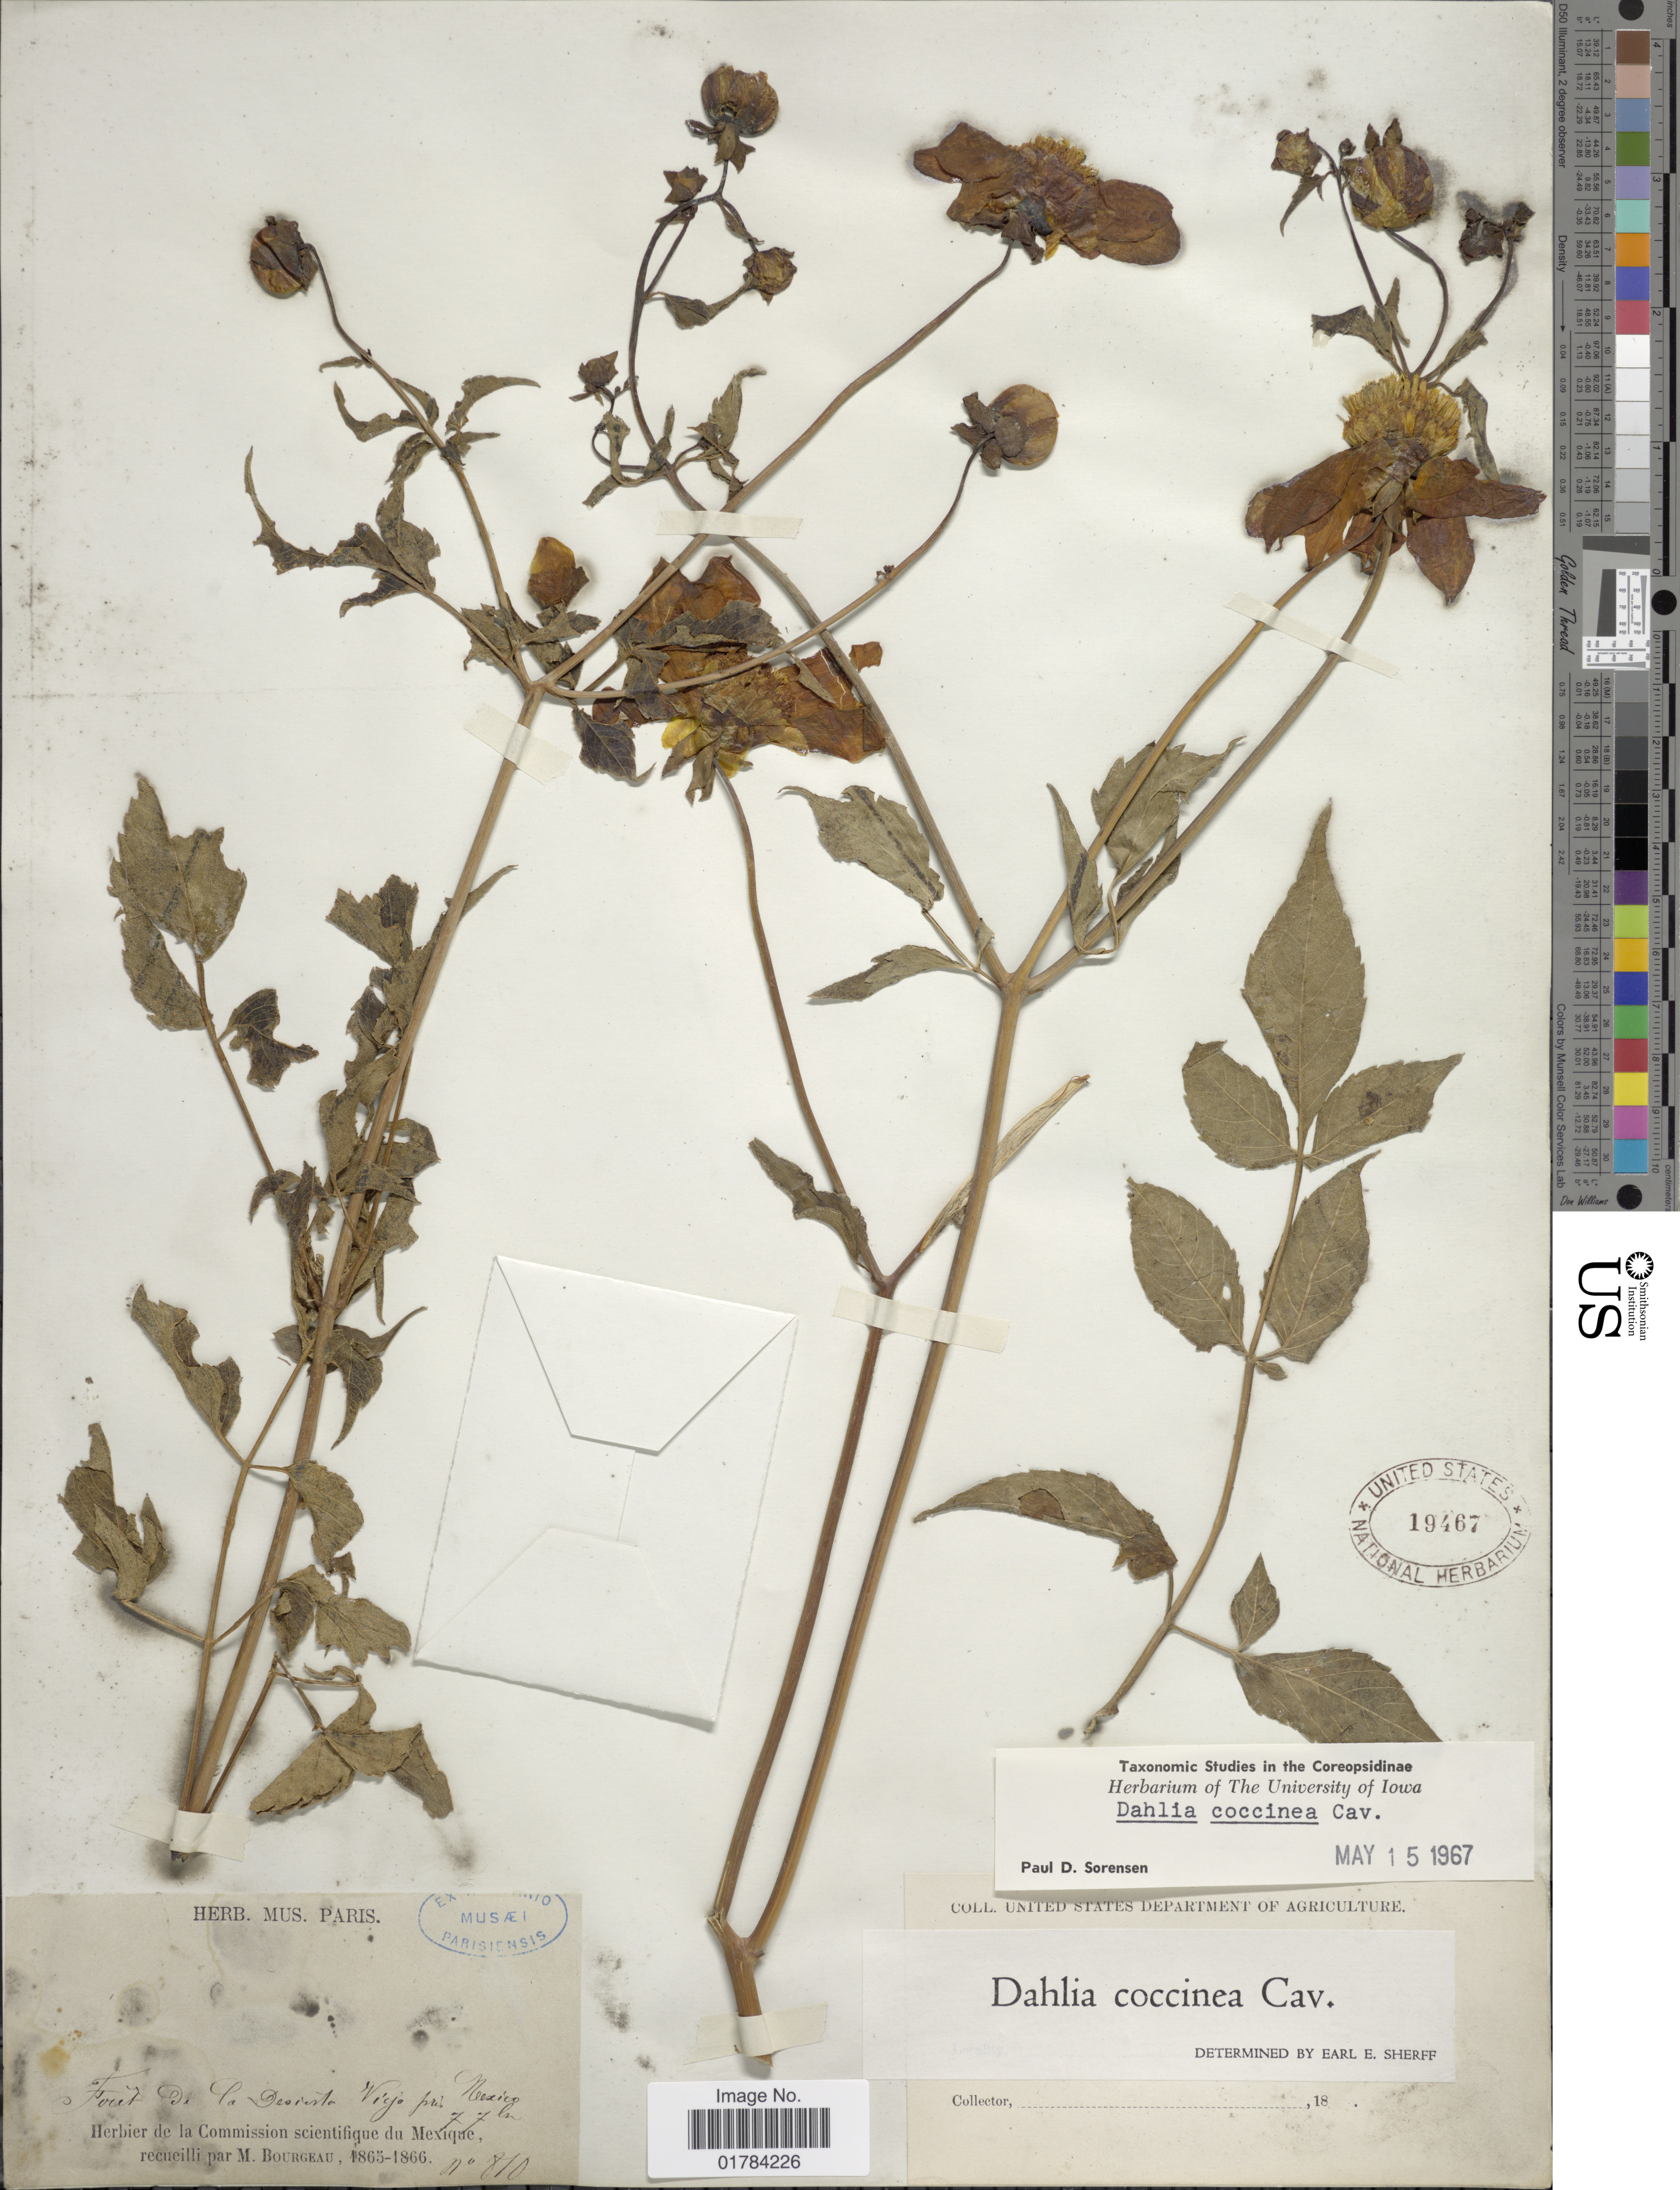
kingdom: Plantae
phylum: Tracheophyta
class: Magnoliopsida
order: Asterales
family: Asteraceae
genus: Dahlia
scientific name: Dahlia coccinea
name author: Cav.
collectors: M. Bourgeau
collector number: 810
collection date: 1865-11-07/1866-11-07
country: Mexico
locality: Forêt de la Desierta Vieja près Mexico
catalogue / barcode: US 19467